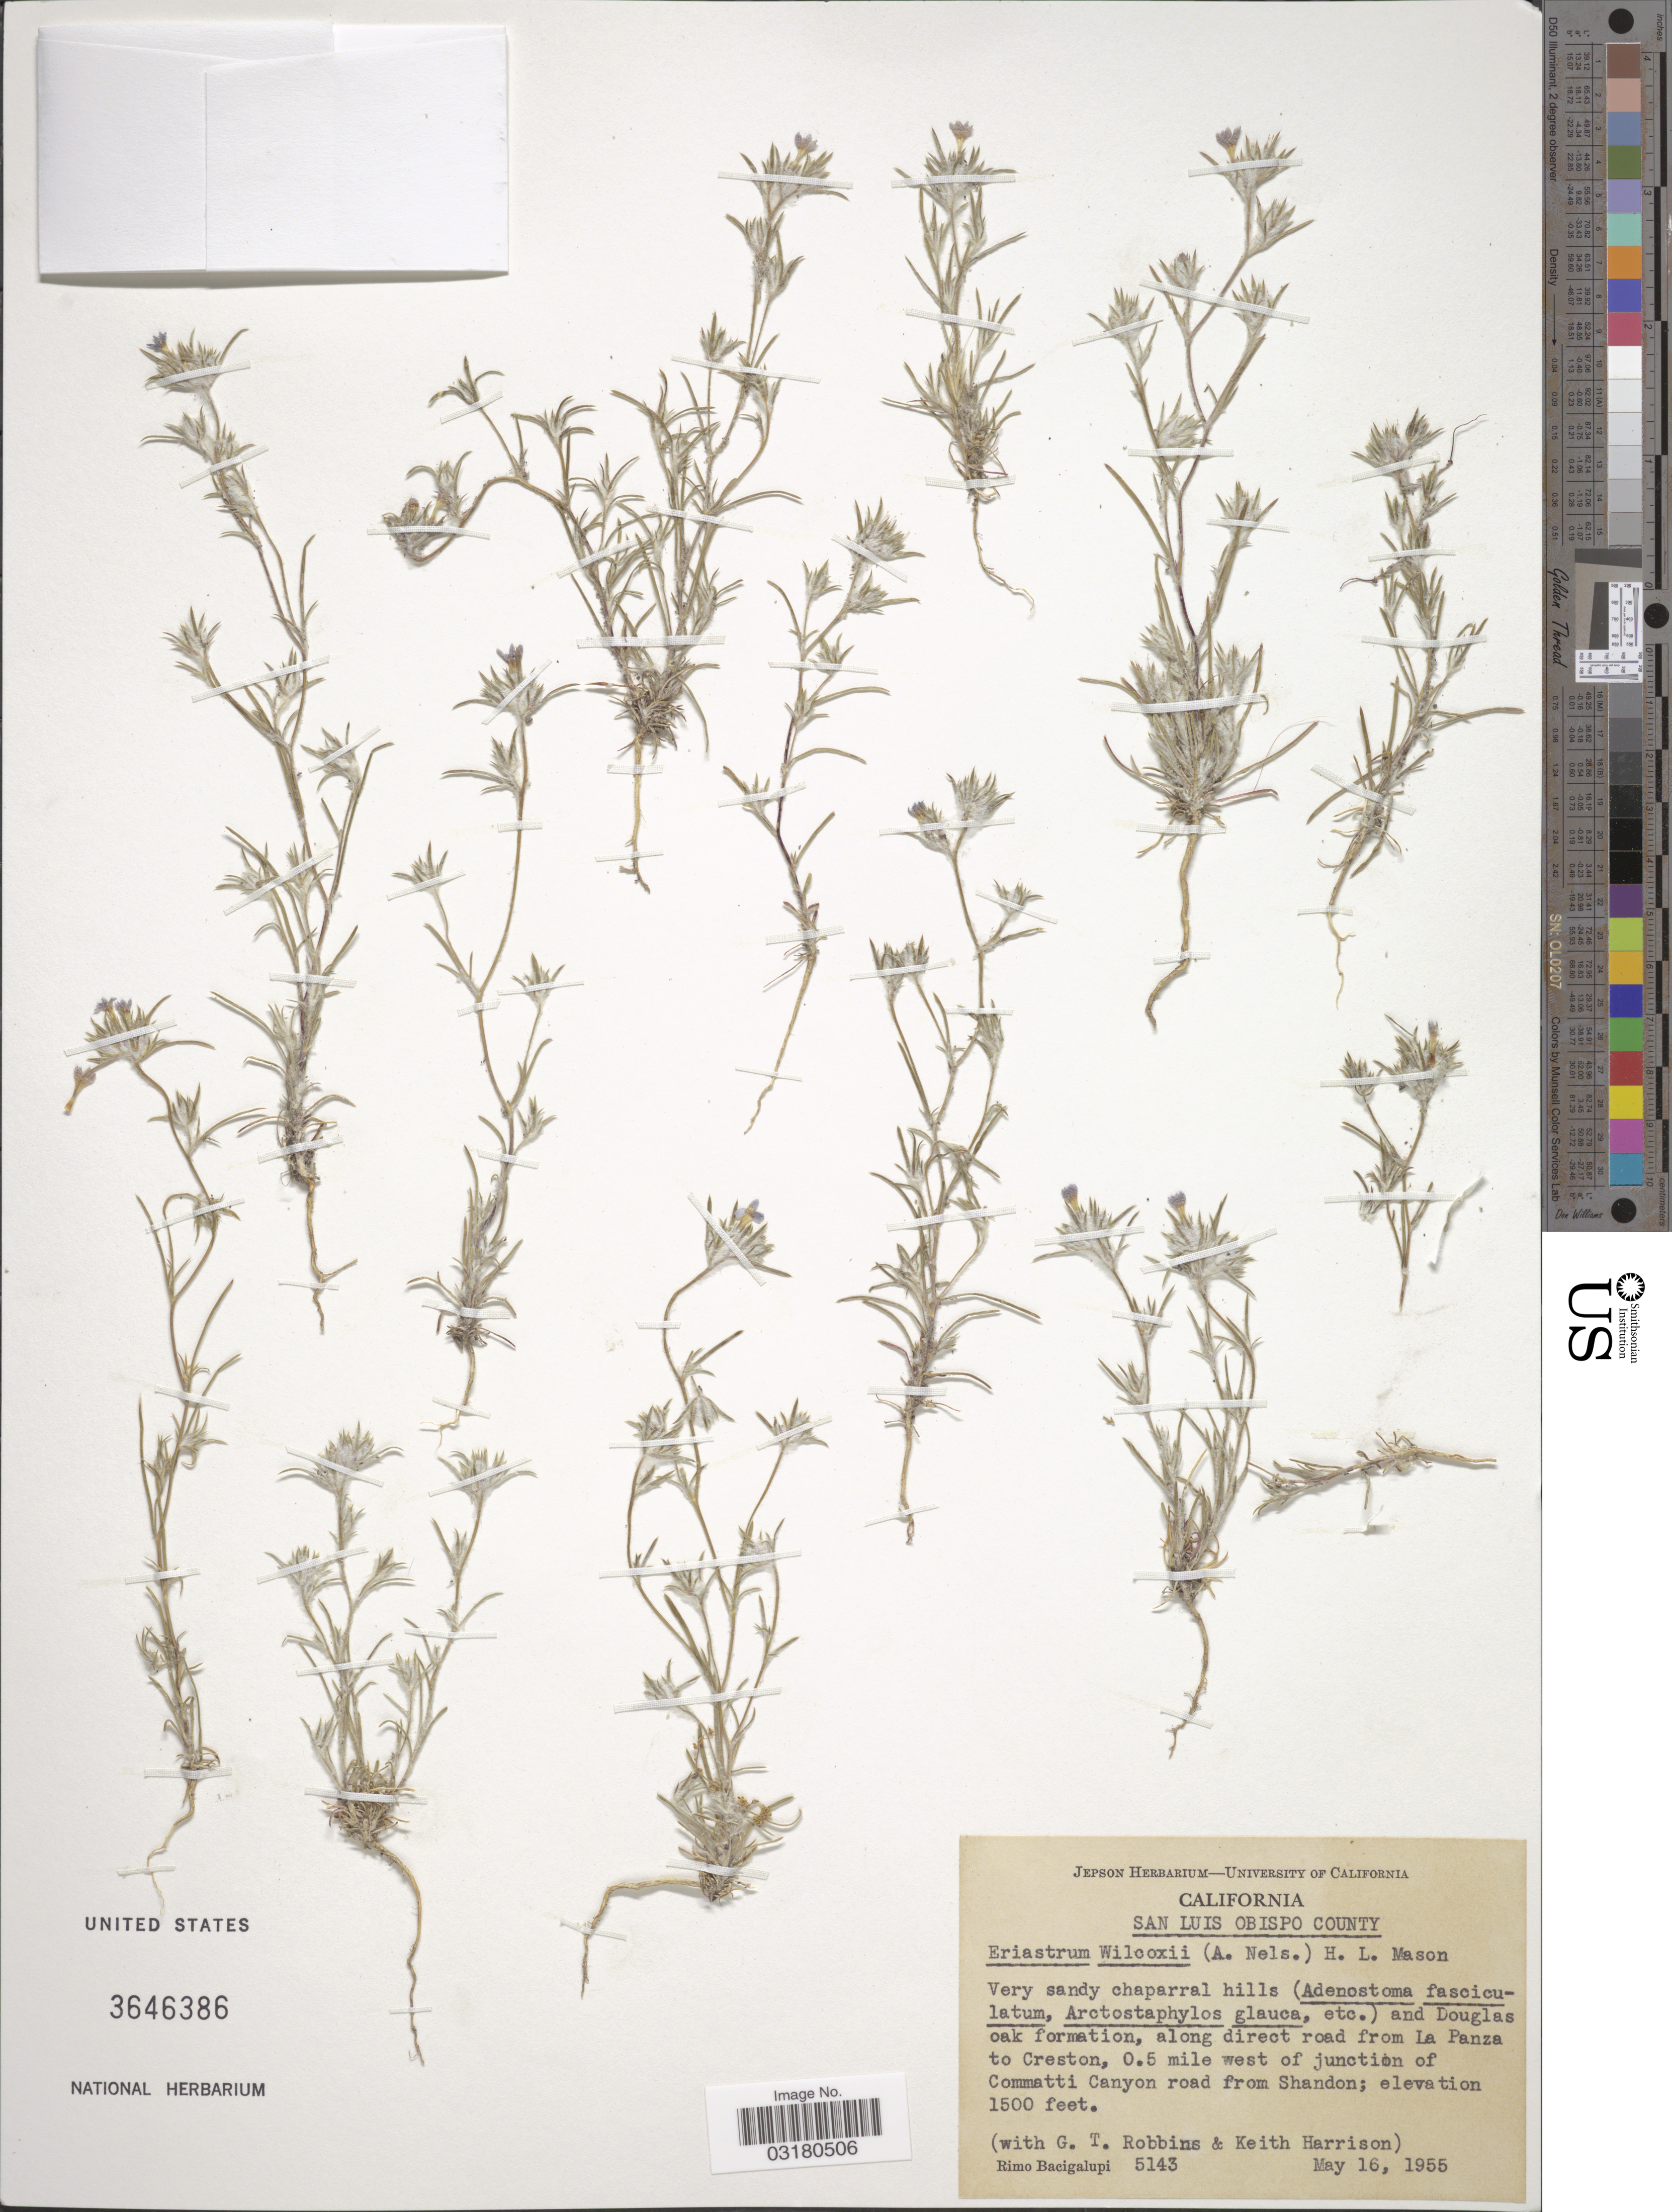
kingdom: Plantae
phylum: Tracheophyta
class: Magnoliopsida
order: Ericales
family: Polemoniaceae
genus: Eriastrum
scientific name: Eriastrum wilcoxii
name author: (A. Nelson) H. Mason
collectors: R. Bacigalupi, G. T. Robbins & K. Harrison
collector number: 5143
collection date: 1955-05-16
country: United States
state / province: California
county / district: San Luis Obispo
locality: San Luis Obispo County. Along direct road from La Panza to Creston, 0.5 mile west of junction of Commatti Canyon road from Shandon.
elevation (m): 457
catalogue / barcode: US 3646386